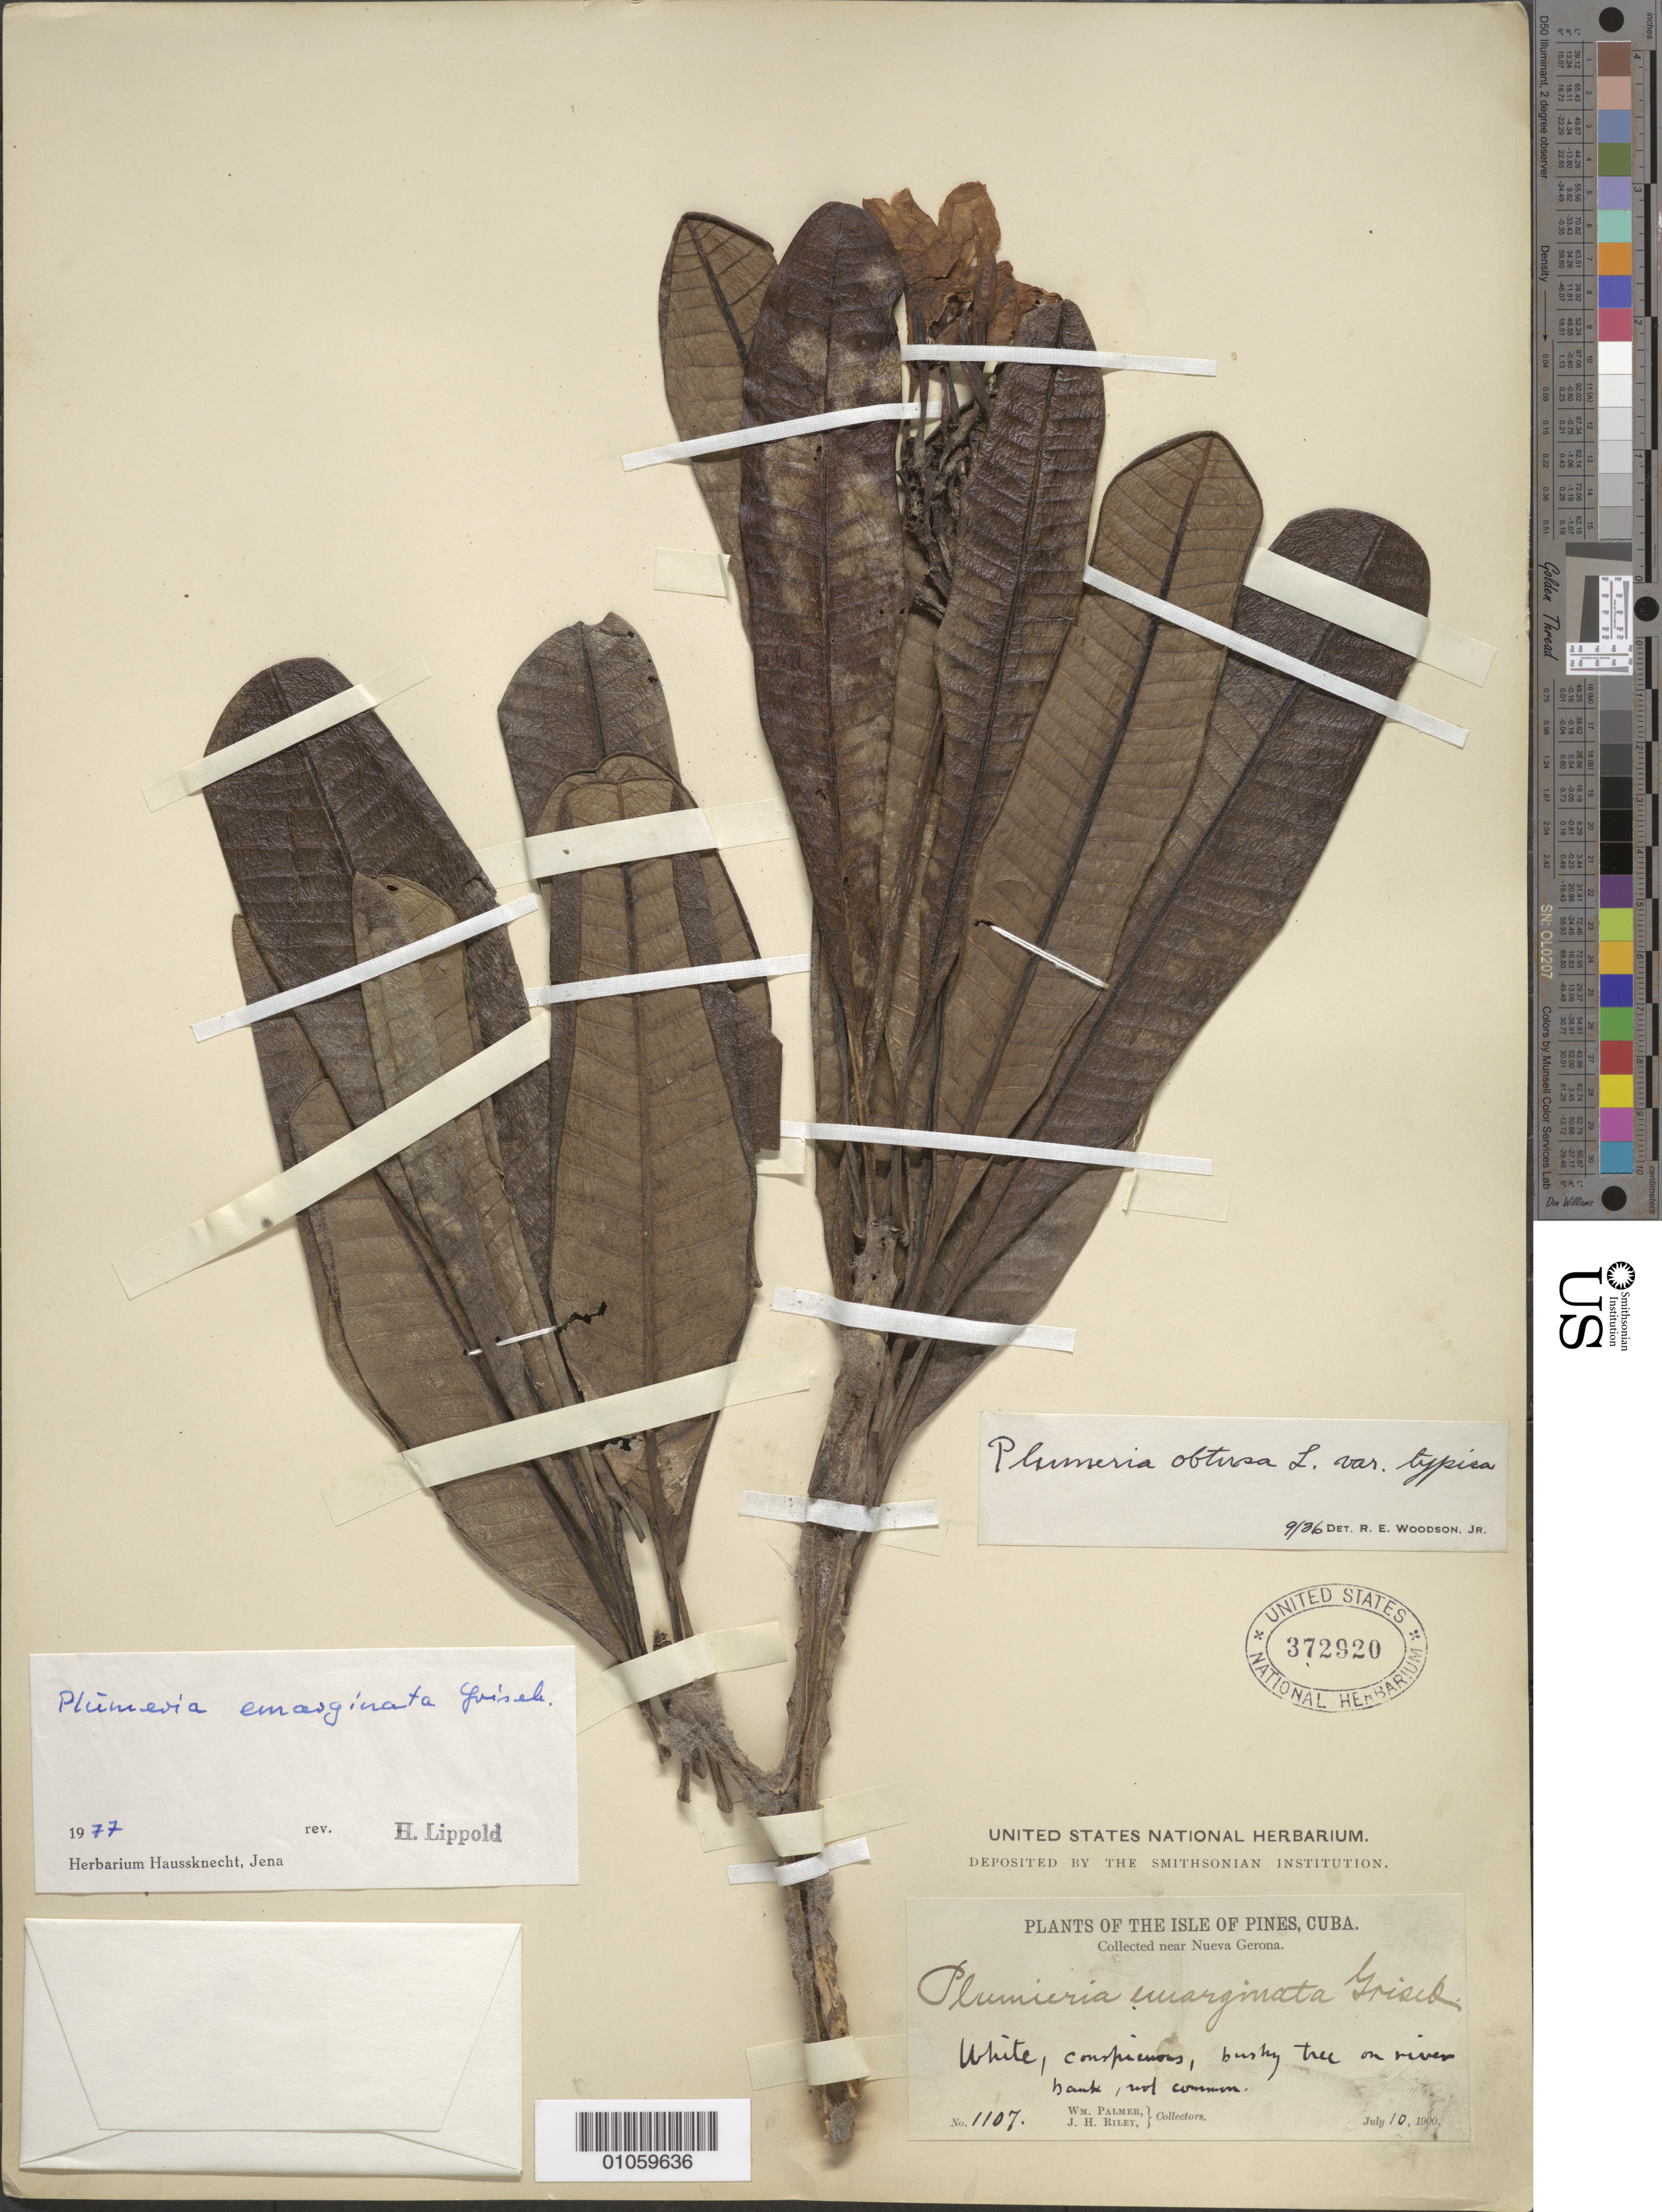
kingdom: Plantae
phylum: Tracheophyta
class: Magnoliopsida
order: Gentianales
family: Apocynaceae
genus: Plumeria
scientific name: Plumeria emarginata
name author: Griseb.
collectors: W. Palmer & J. H. Riley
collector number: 1107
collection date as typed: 10 Jul 1900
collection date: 1900-07-10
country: Cuba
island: Isla de la Juventud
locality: On river bank near Nueva Gerona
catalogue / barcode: US 372920